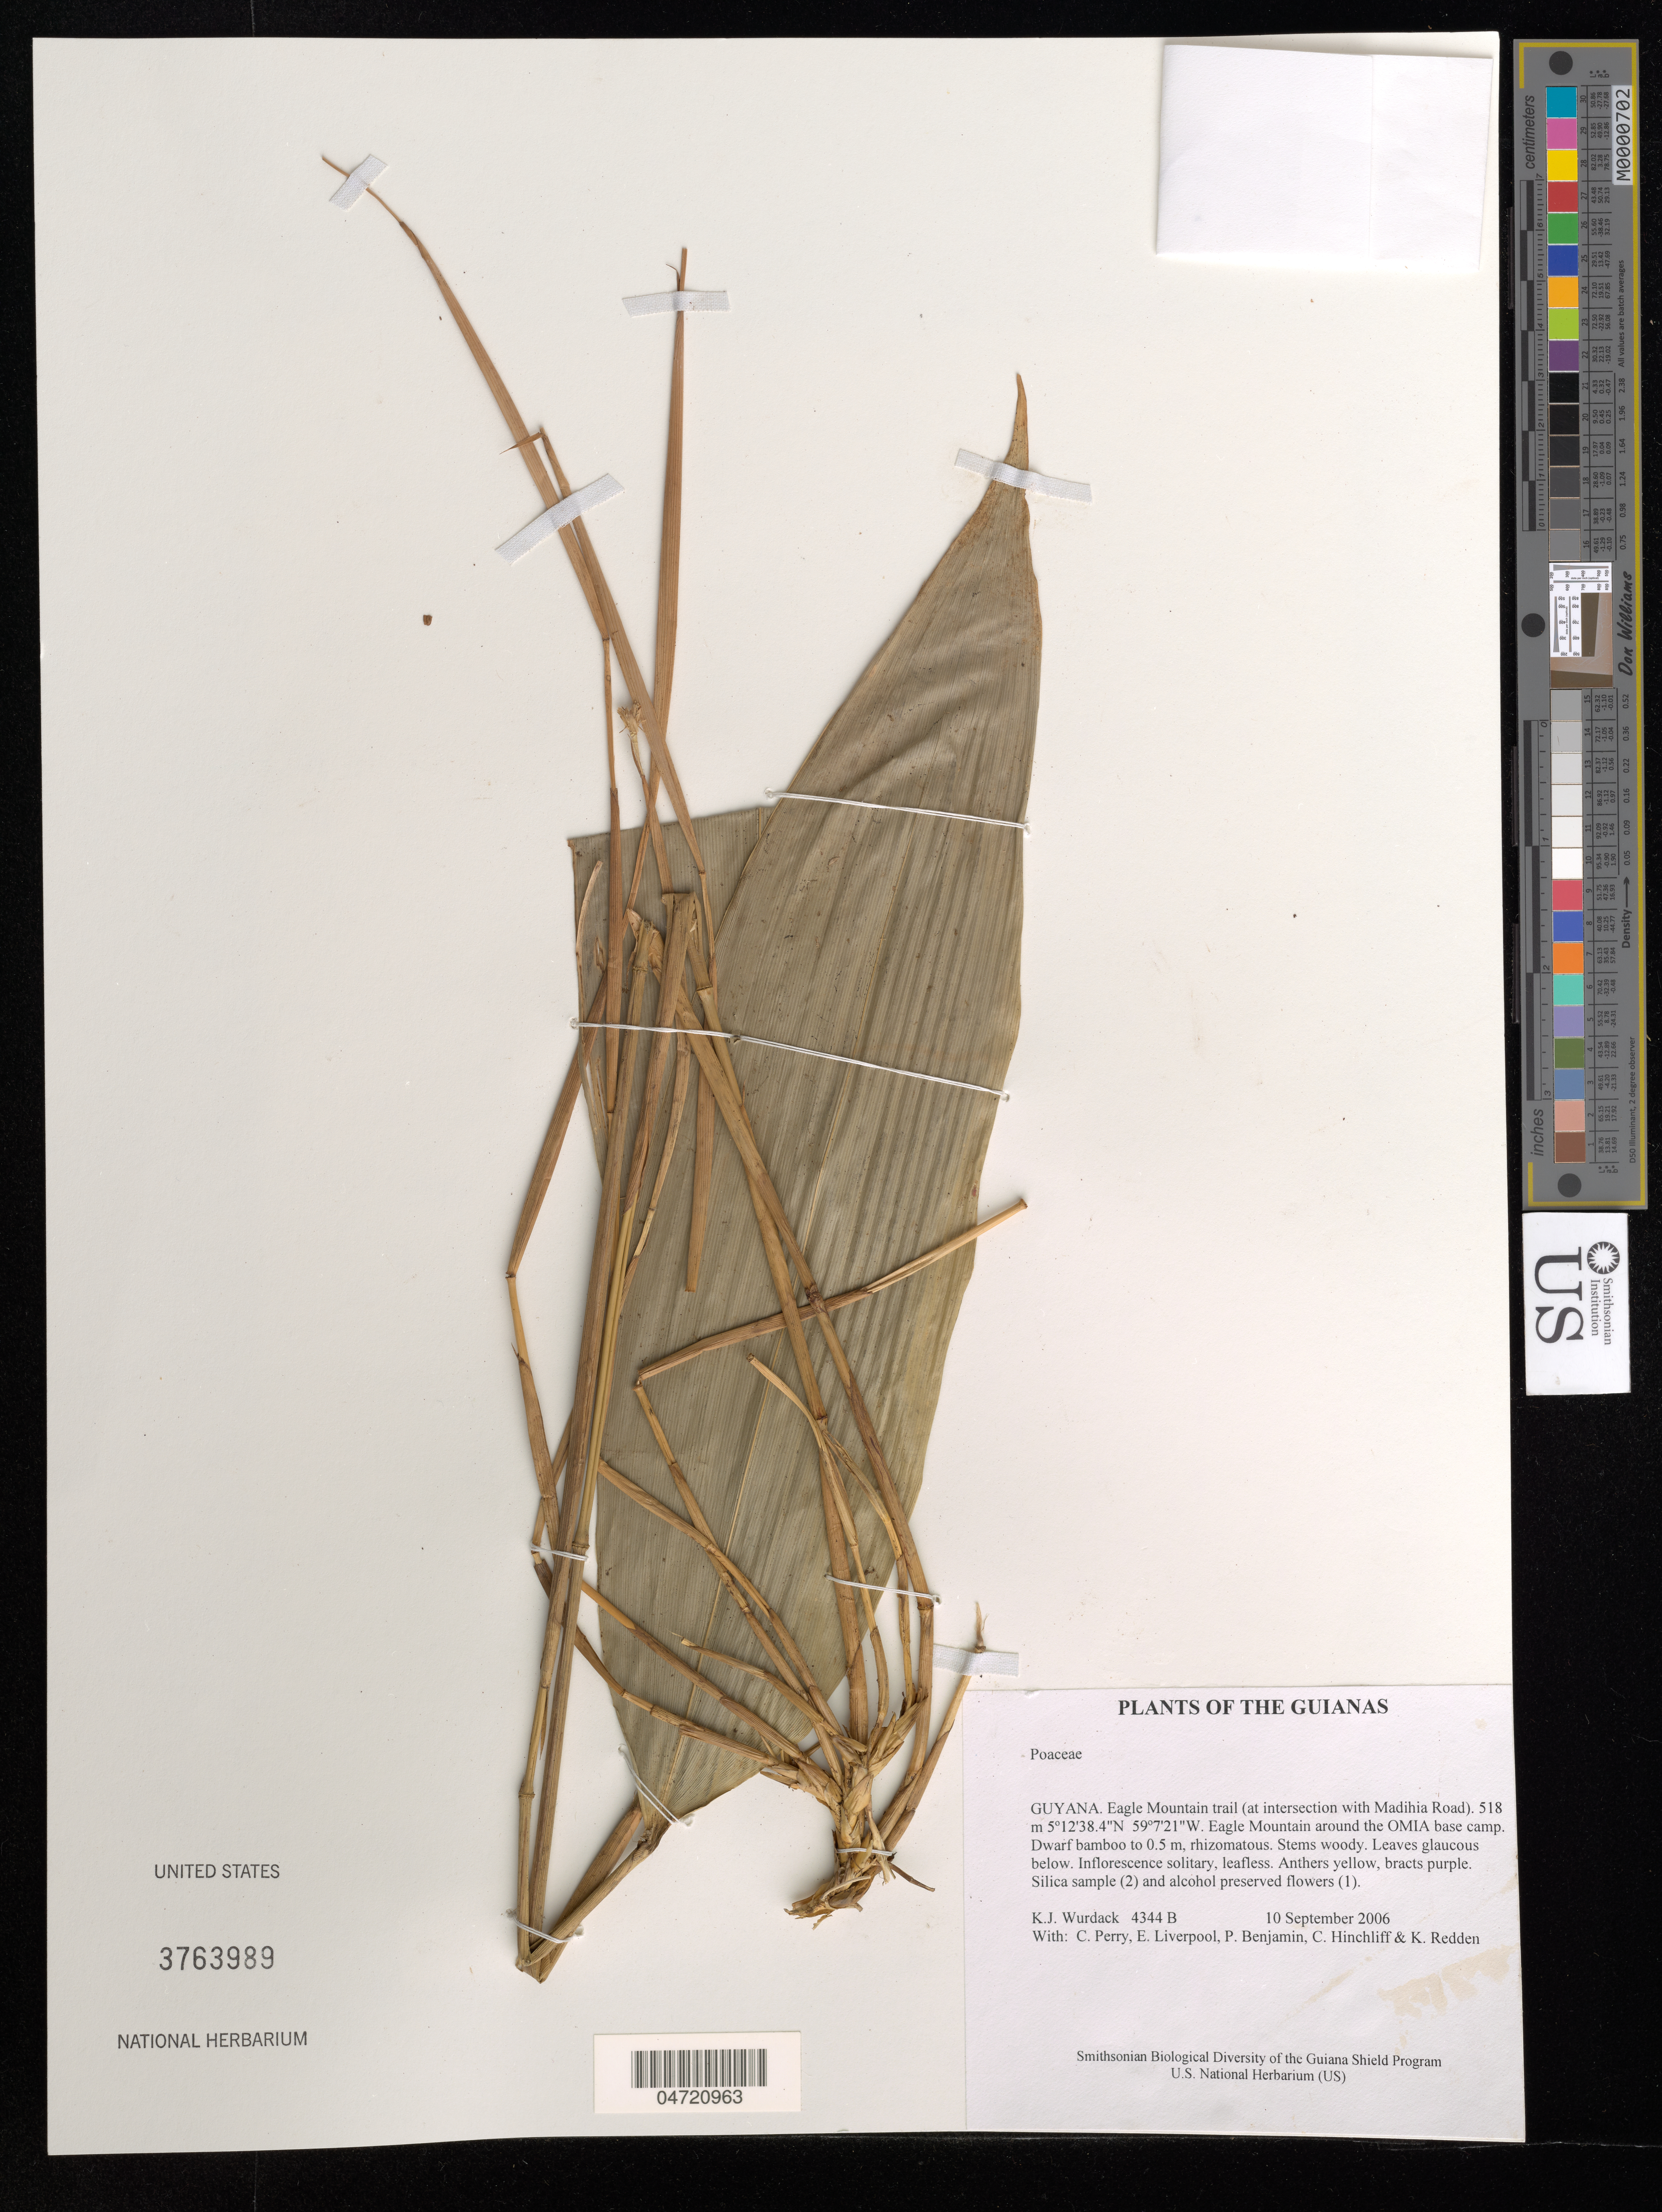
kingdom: Plantae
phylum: Tracheophyta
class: Liliopsida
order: Poales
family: Poaceae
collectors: K. Wurdack, C. Perry, E. Liverpool, P. Benjamin, C. E. Hinchliff & K. M. Redden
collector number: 4344 B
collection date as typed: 10 September 2006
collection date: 2006-09-10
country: Guyana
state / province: Potaro-Siparuni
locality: Eagle Mountain trail (at intersection with Madihia Road).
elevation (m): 518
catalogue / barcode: US 3763989